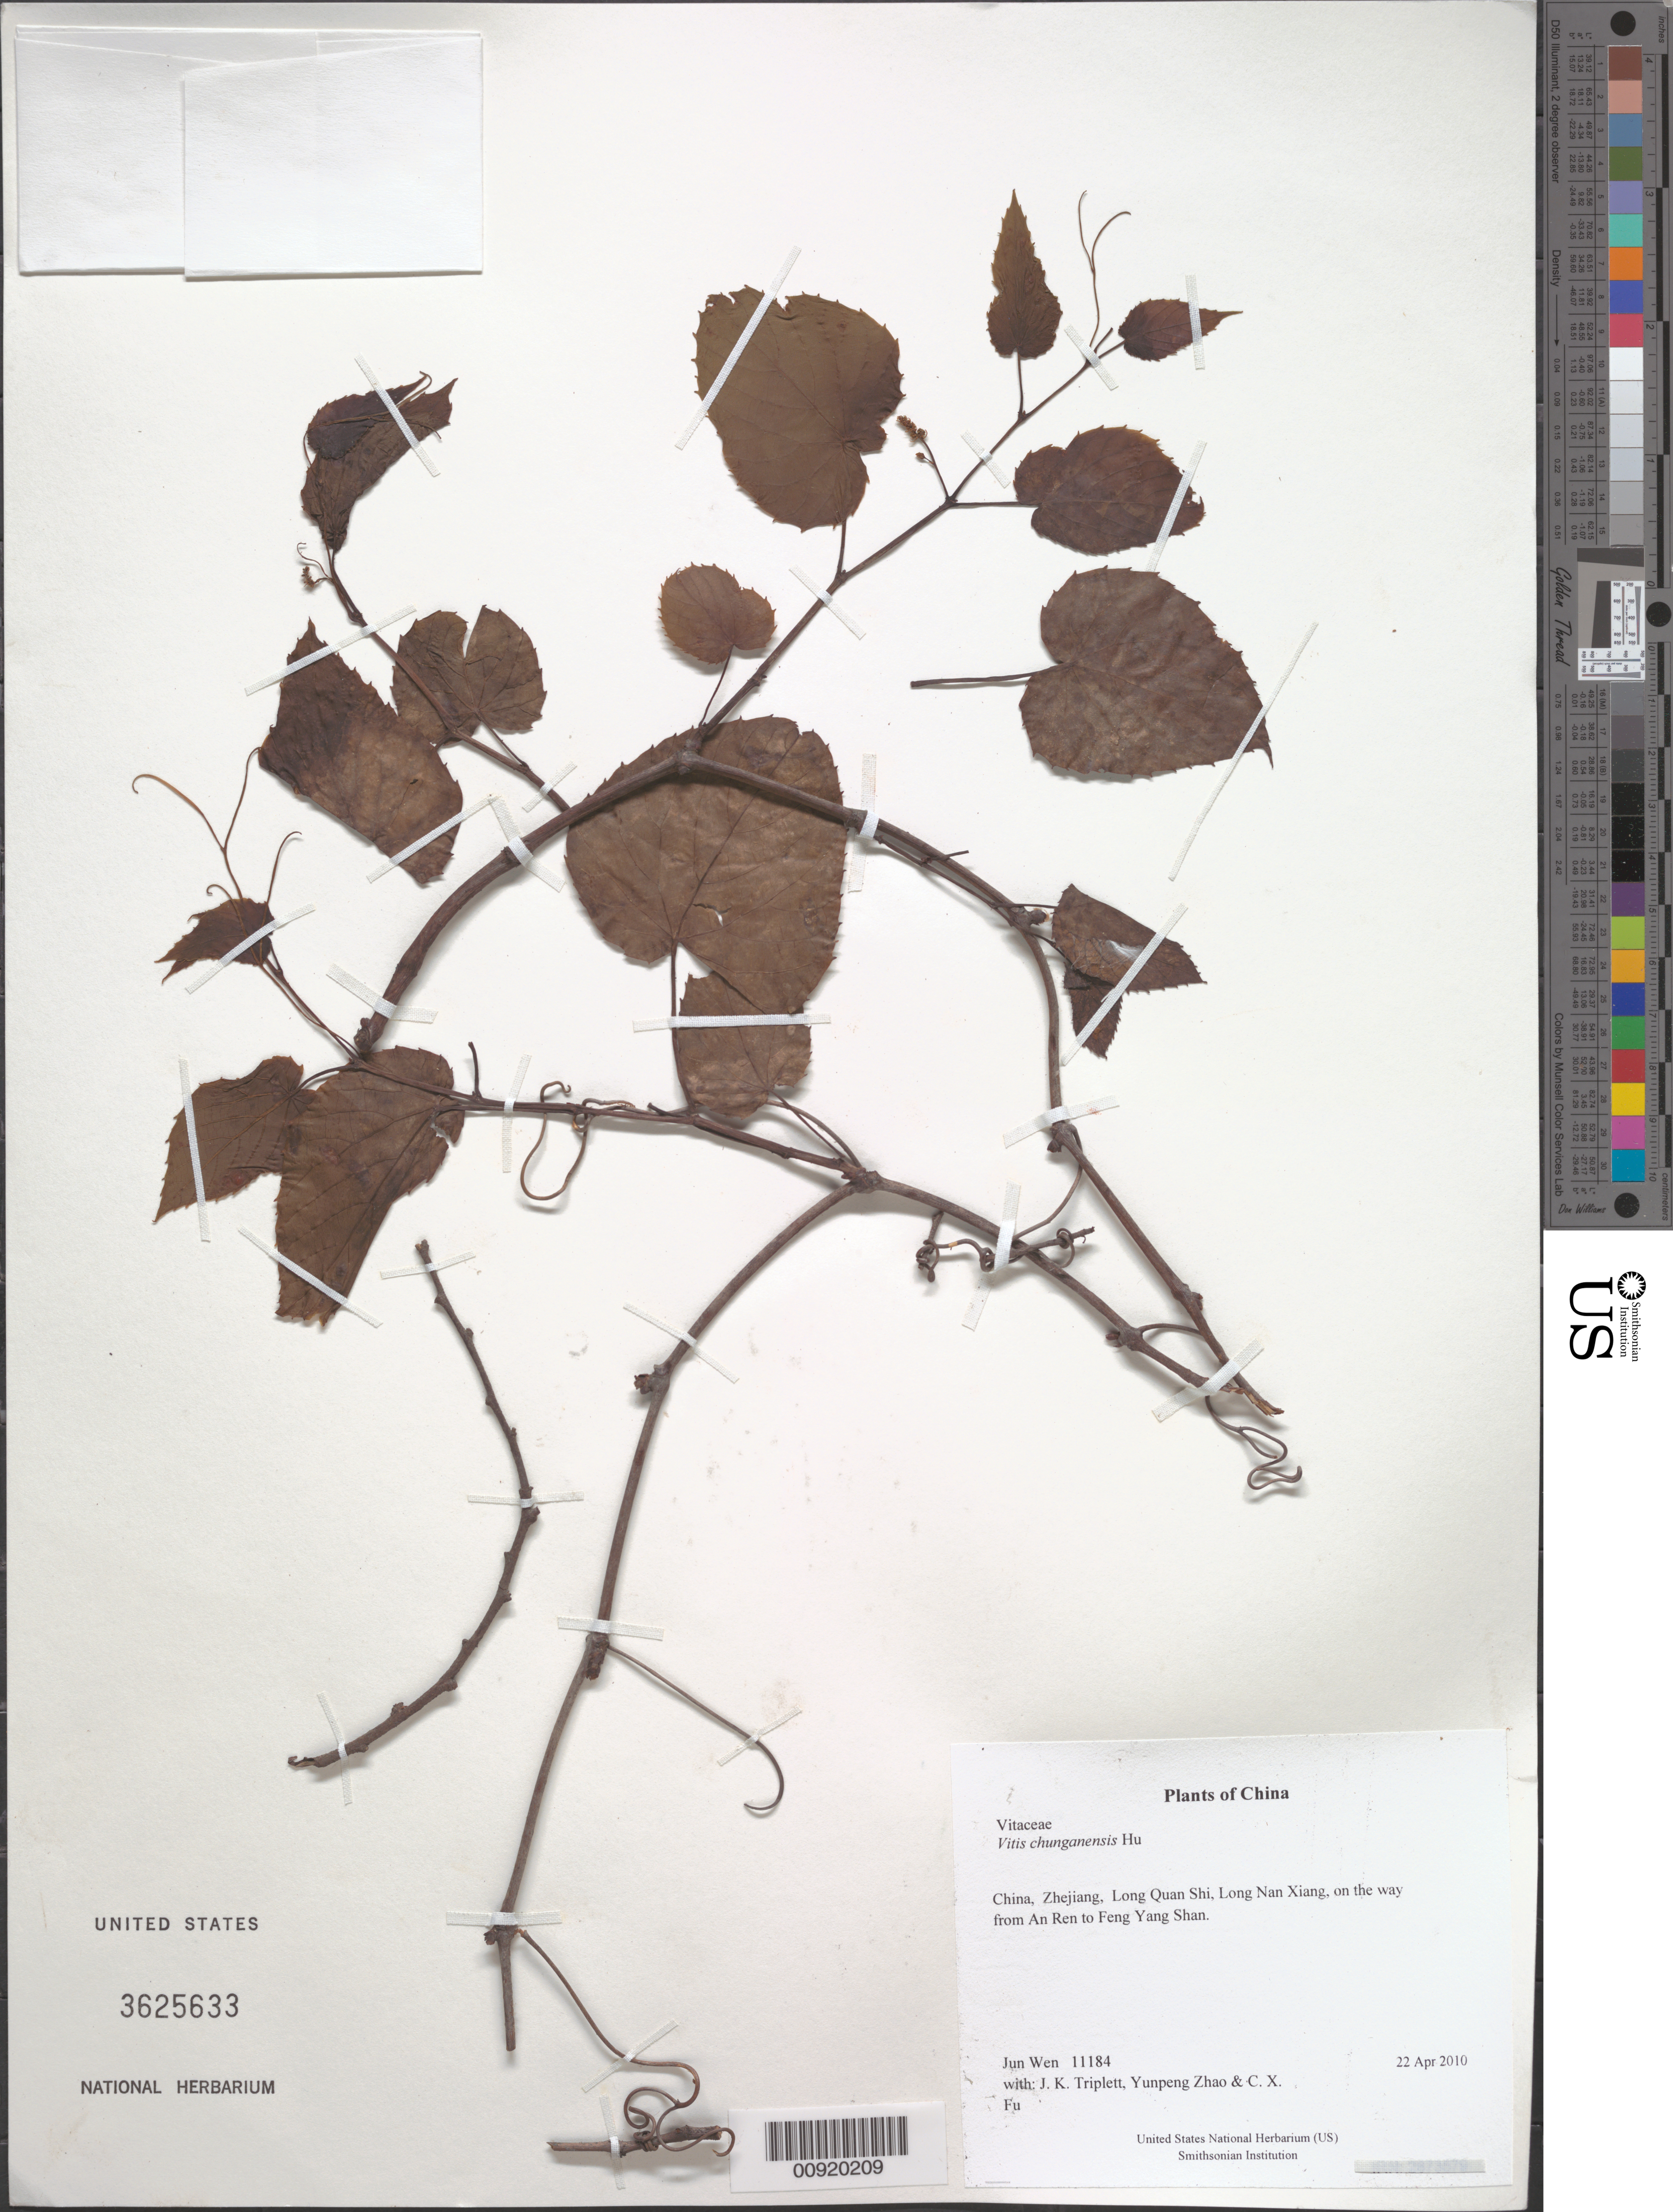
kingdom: Plantae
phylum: Tracheophyta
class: Magnoliopsida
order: Vitales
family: Vitaceae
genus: Vitis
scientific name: Vitis chunganensis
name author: Hu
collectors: J. Wen, J. K. Triplett, Yunpeng Zhao & C. X. Fu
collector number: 11184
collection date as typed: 22 Apr 2010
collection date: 2010-04-22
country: China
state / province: Zhejiang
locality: Long Quan Shi, Long Nan Xiang, on the way from An Ren to Feng Yang Shan.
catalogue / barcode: US 3625633